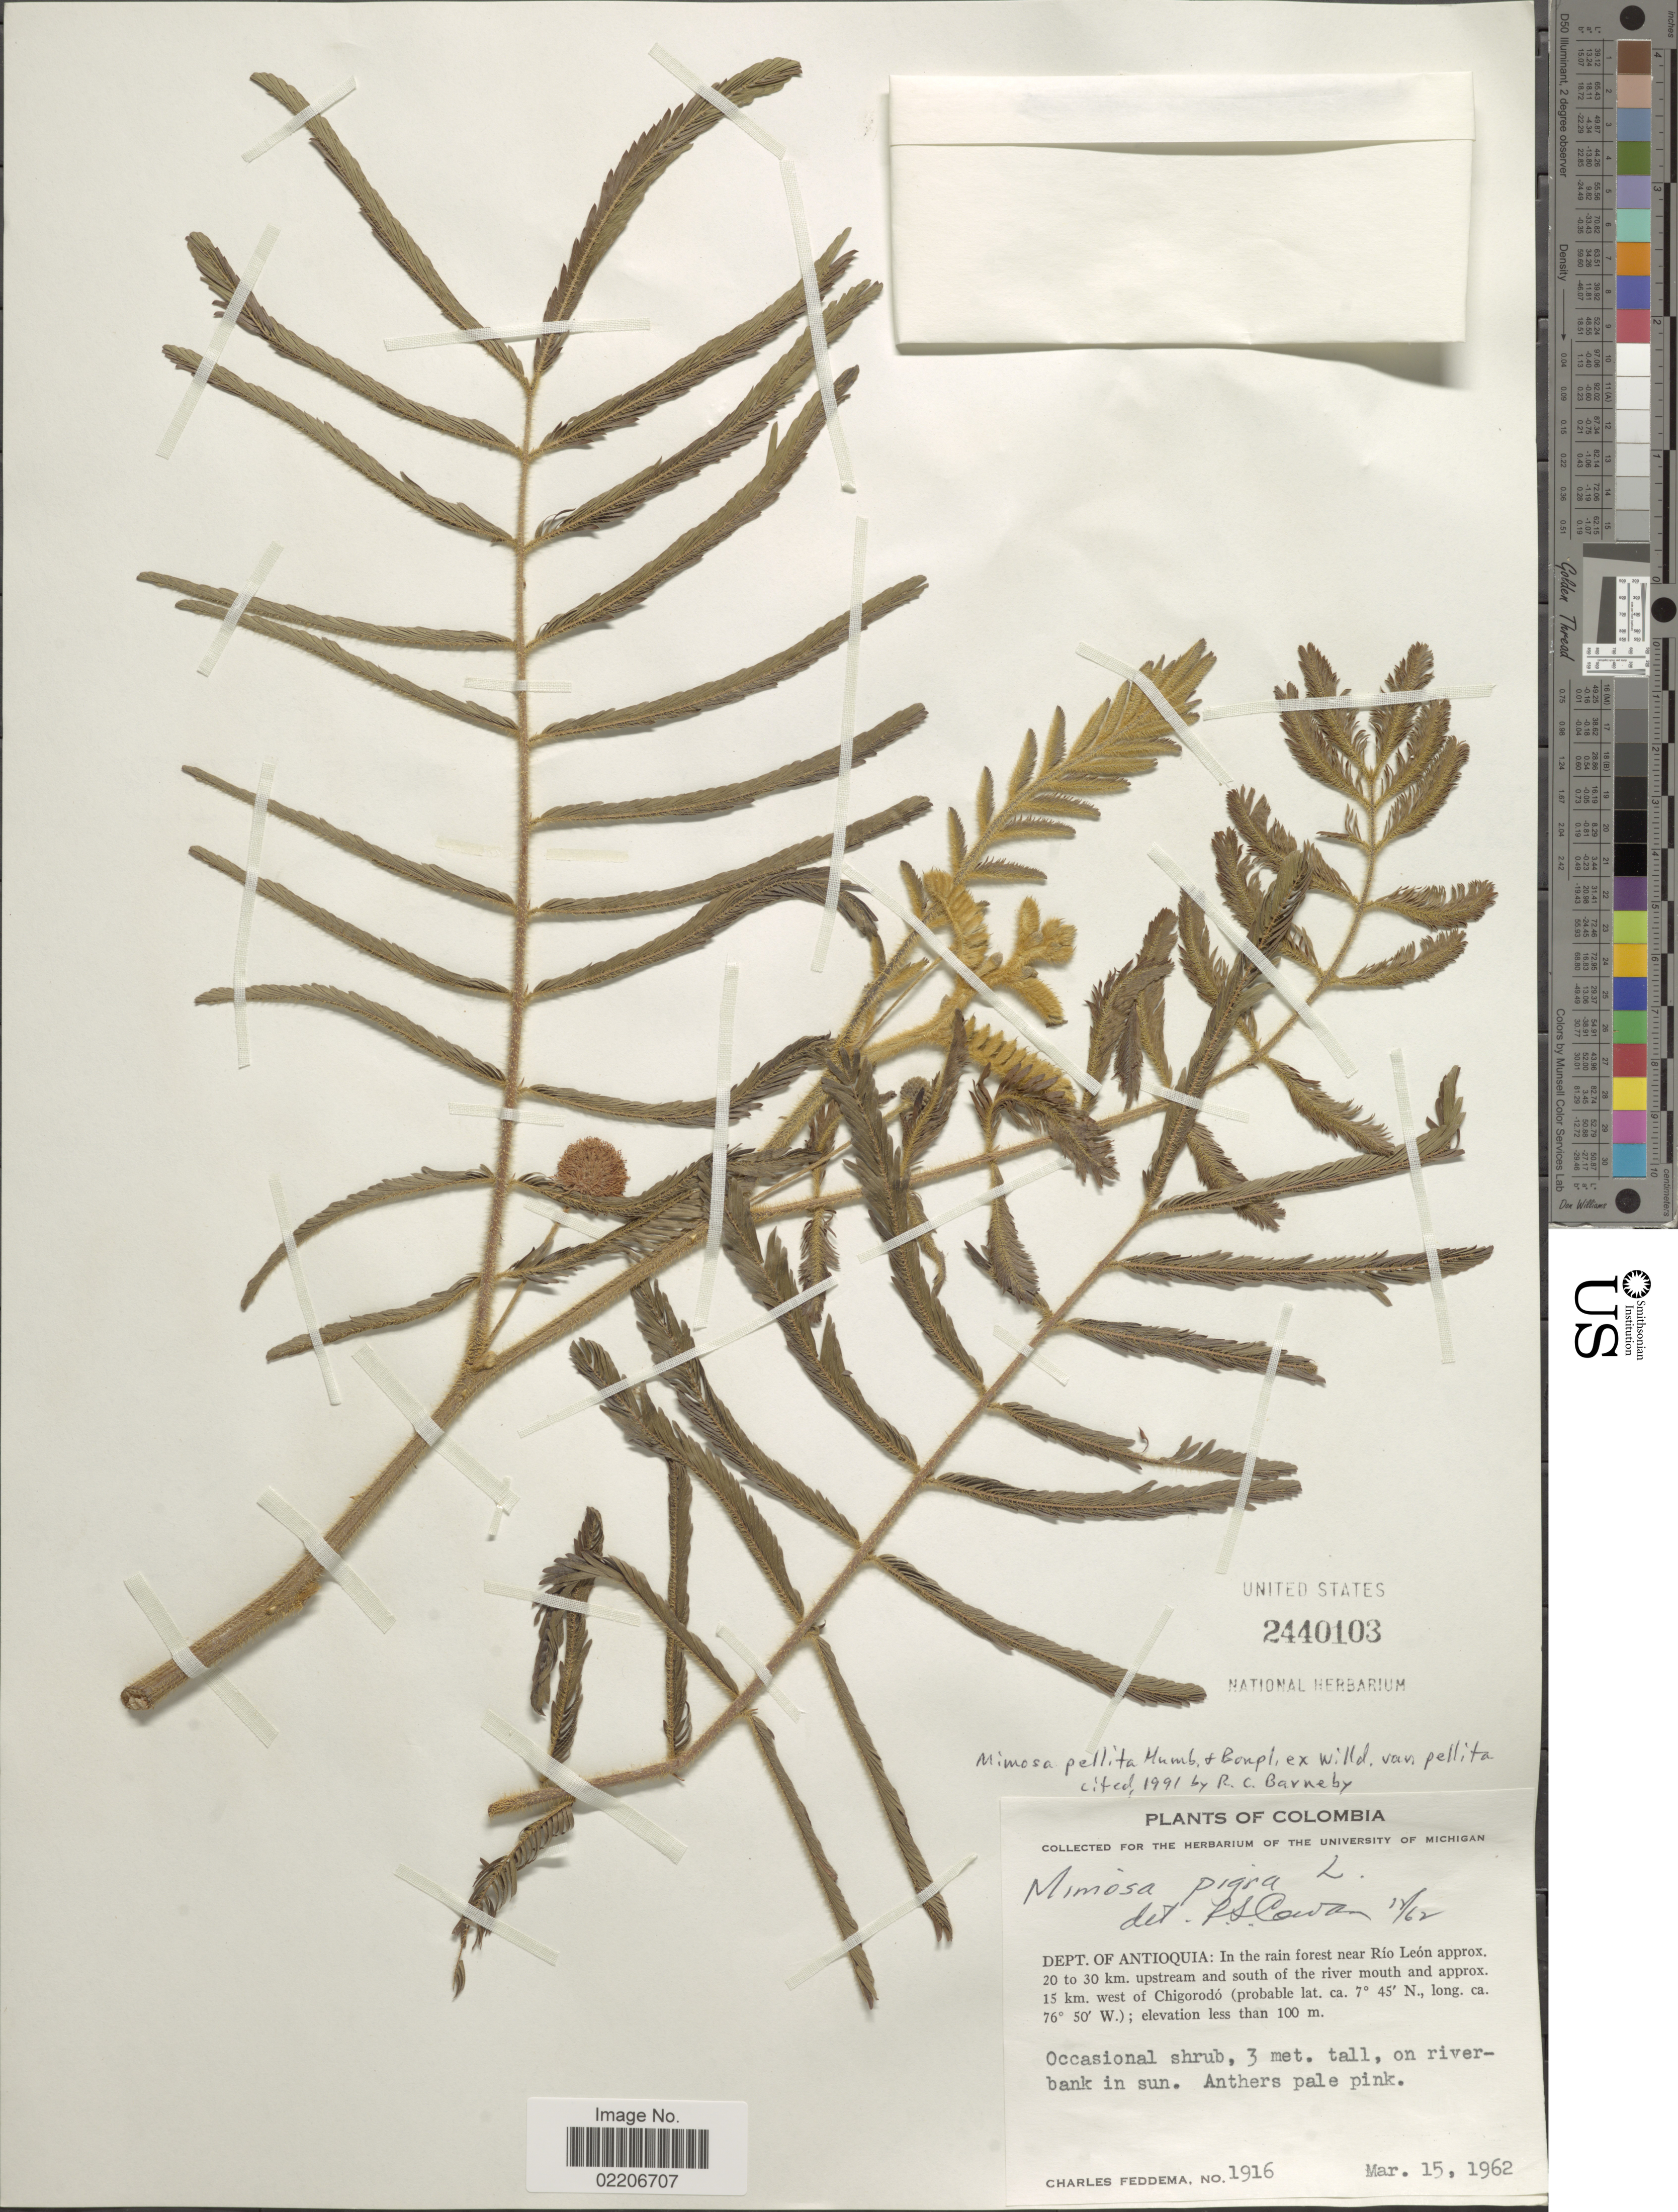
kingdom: Plantae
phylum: Tracheophyta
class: Magnoliopsida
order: Fabales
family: Fabaceae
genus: Mimosa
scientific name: Mimosa pellita var. pellita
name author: Humb. & Bonpl. ex Willd.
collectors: C. Feddema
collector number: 1916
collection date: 1962-03-15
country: Colombia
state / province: Antioquia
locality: In the rain forest near Rio Leon approx. 20 to 30 km upstream and south of the river mouth and approx. 15 km west of Chigorodo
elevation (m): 100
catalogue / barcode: US 2440103